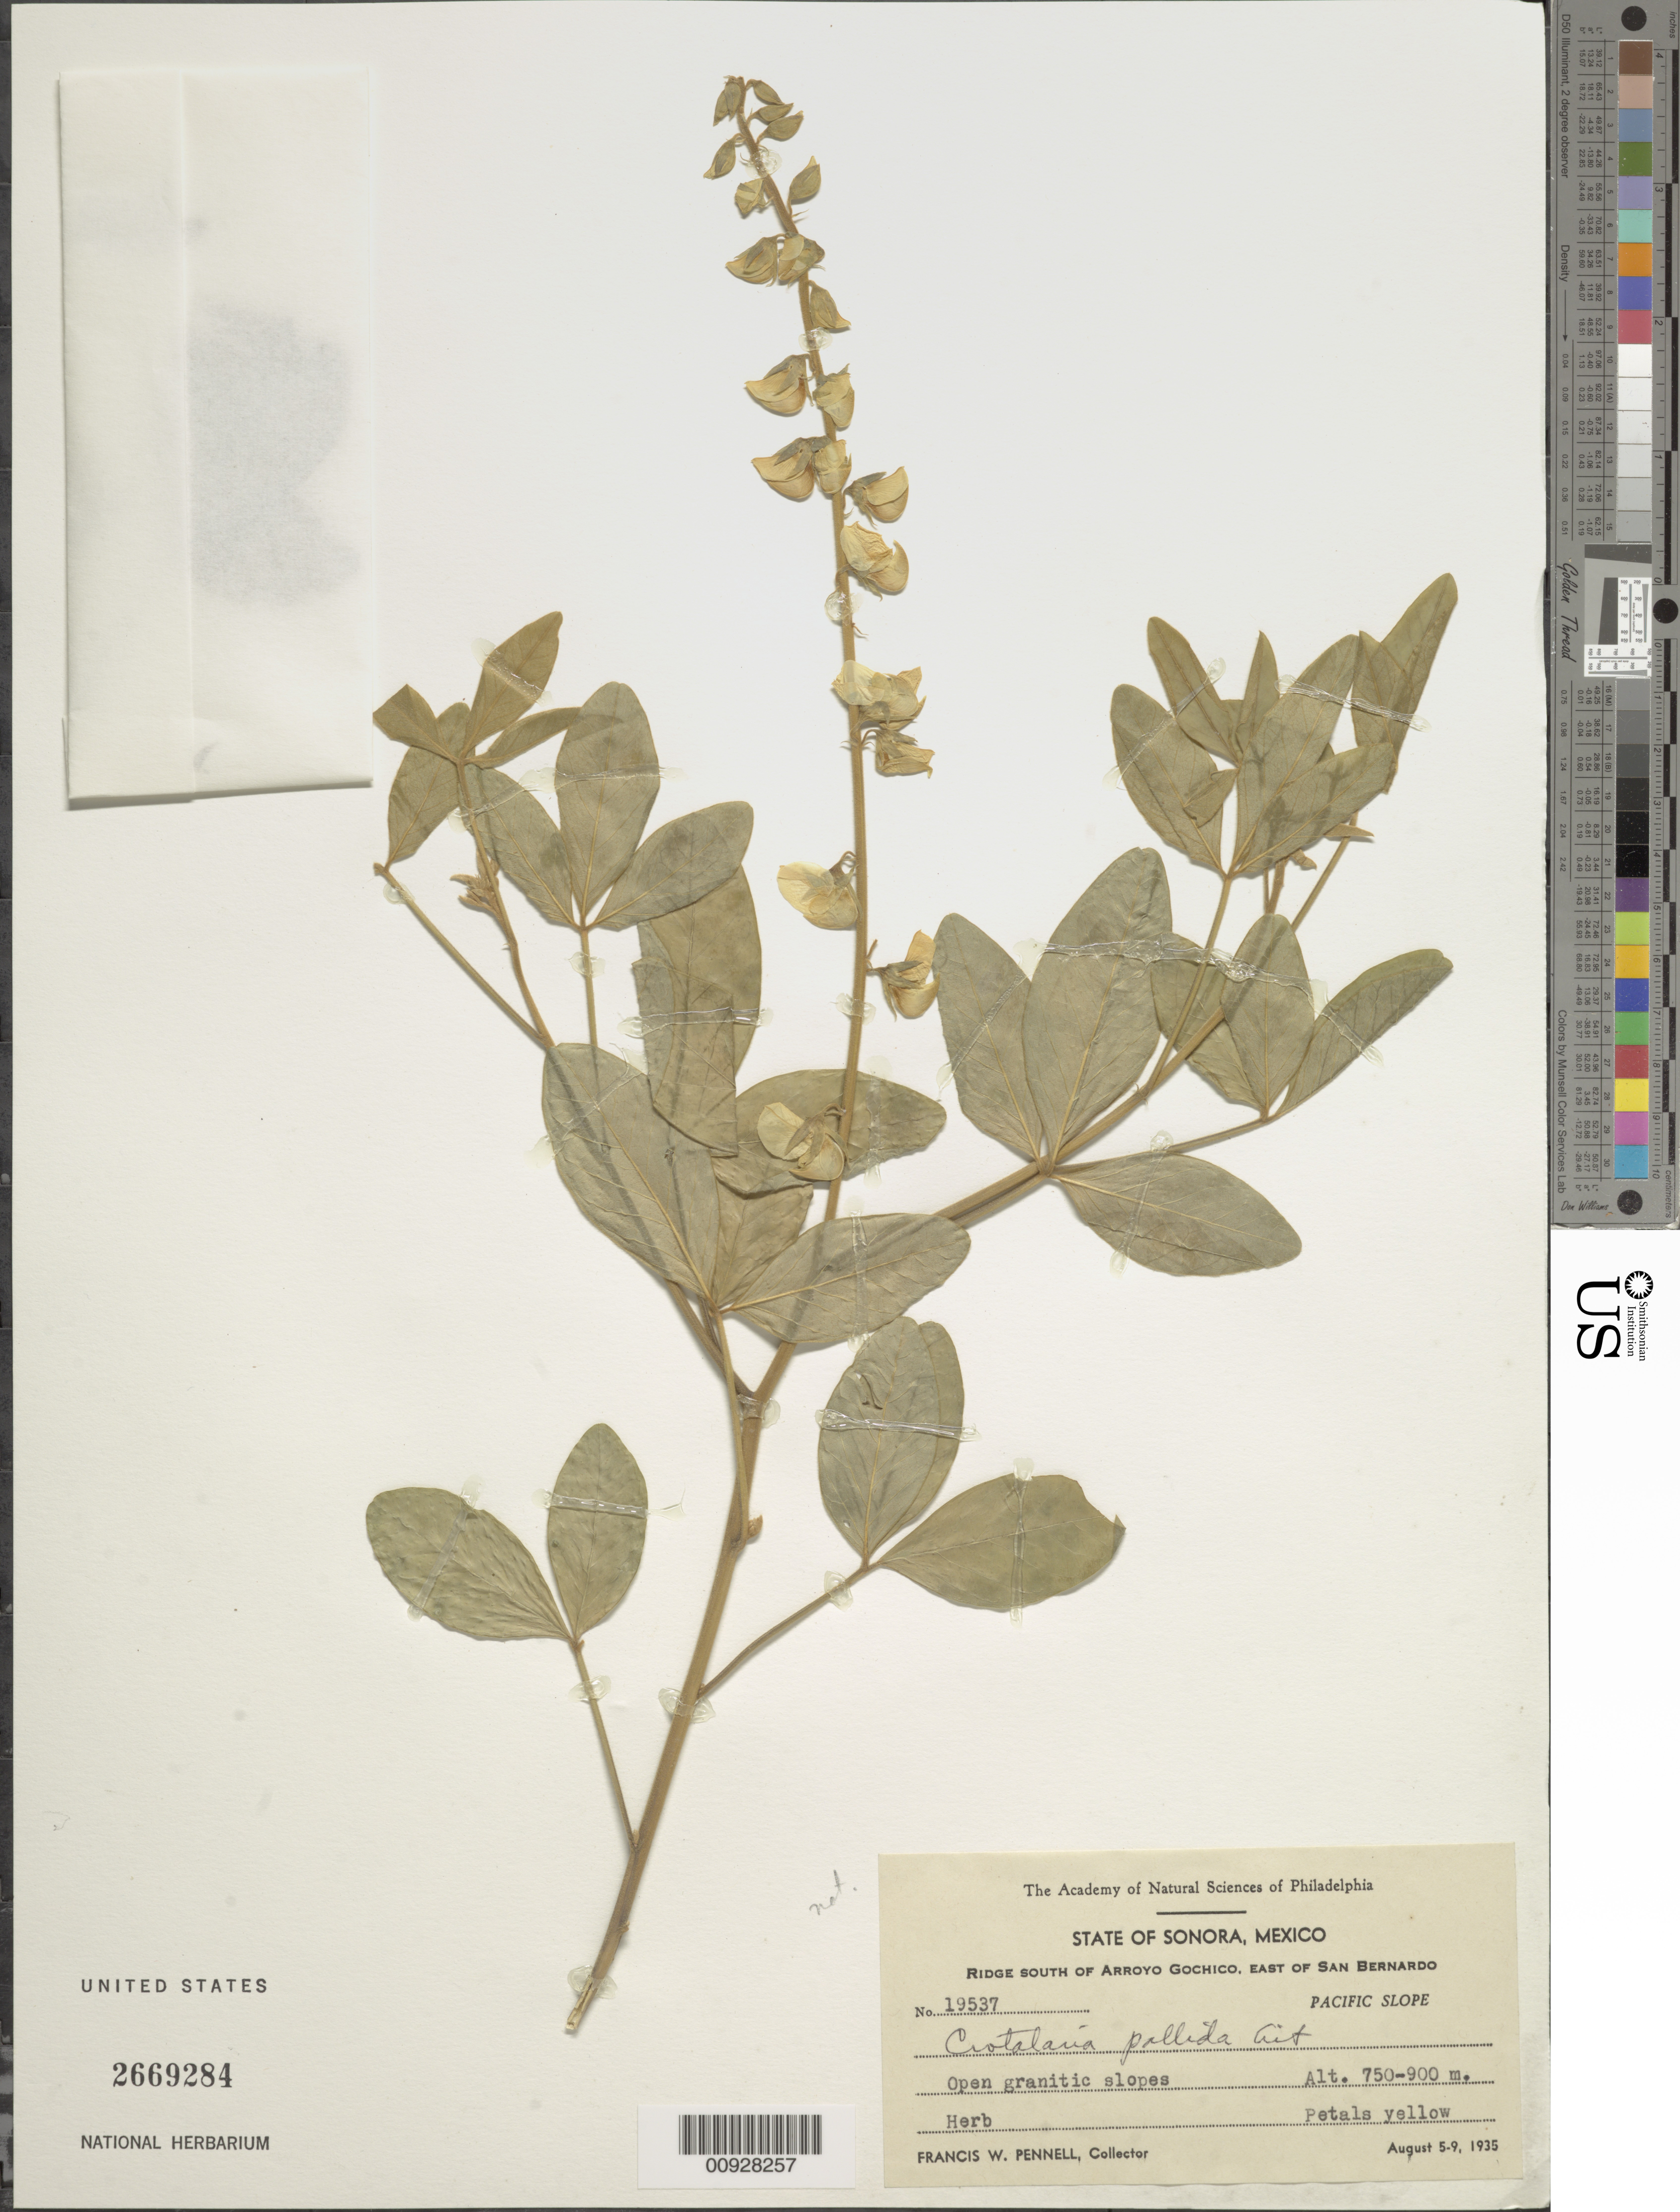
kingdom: Plantae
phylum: Tracheophyta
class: Magnoliopsida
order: Fabales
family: Fabaceae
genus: Crotalaria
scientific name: Crotalaria sp.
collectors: F. W. Pennell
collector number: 19537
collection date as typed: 05 Aug 1935 to 09 Aug 1935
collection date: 1935-08-05/1935-08-09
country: Mexico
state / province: Sonora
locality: State of Sonora: Ridge south of Arroyo Gochico, east of San Bernardo. Pacific Slope.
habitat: Open granitic slopes.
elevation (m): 900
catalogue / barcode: US 2669284